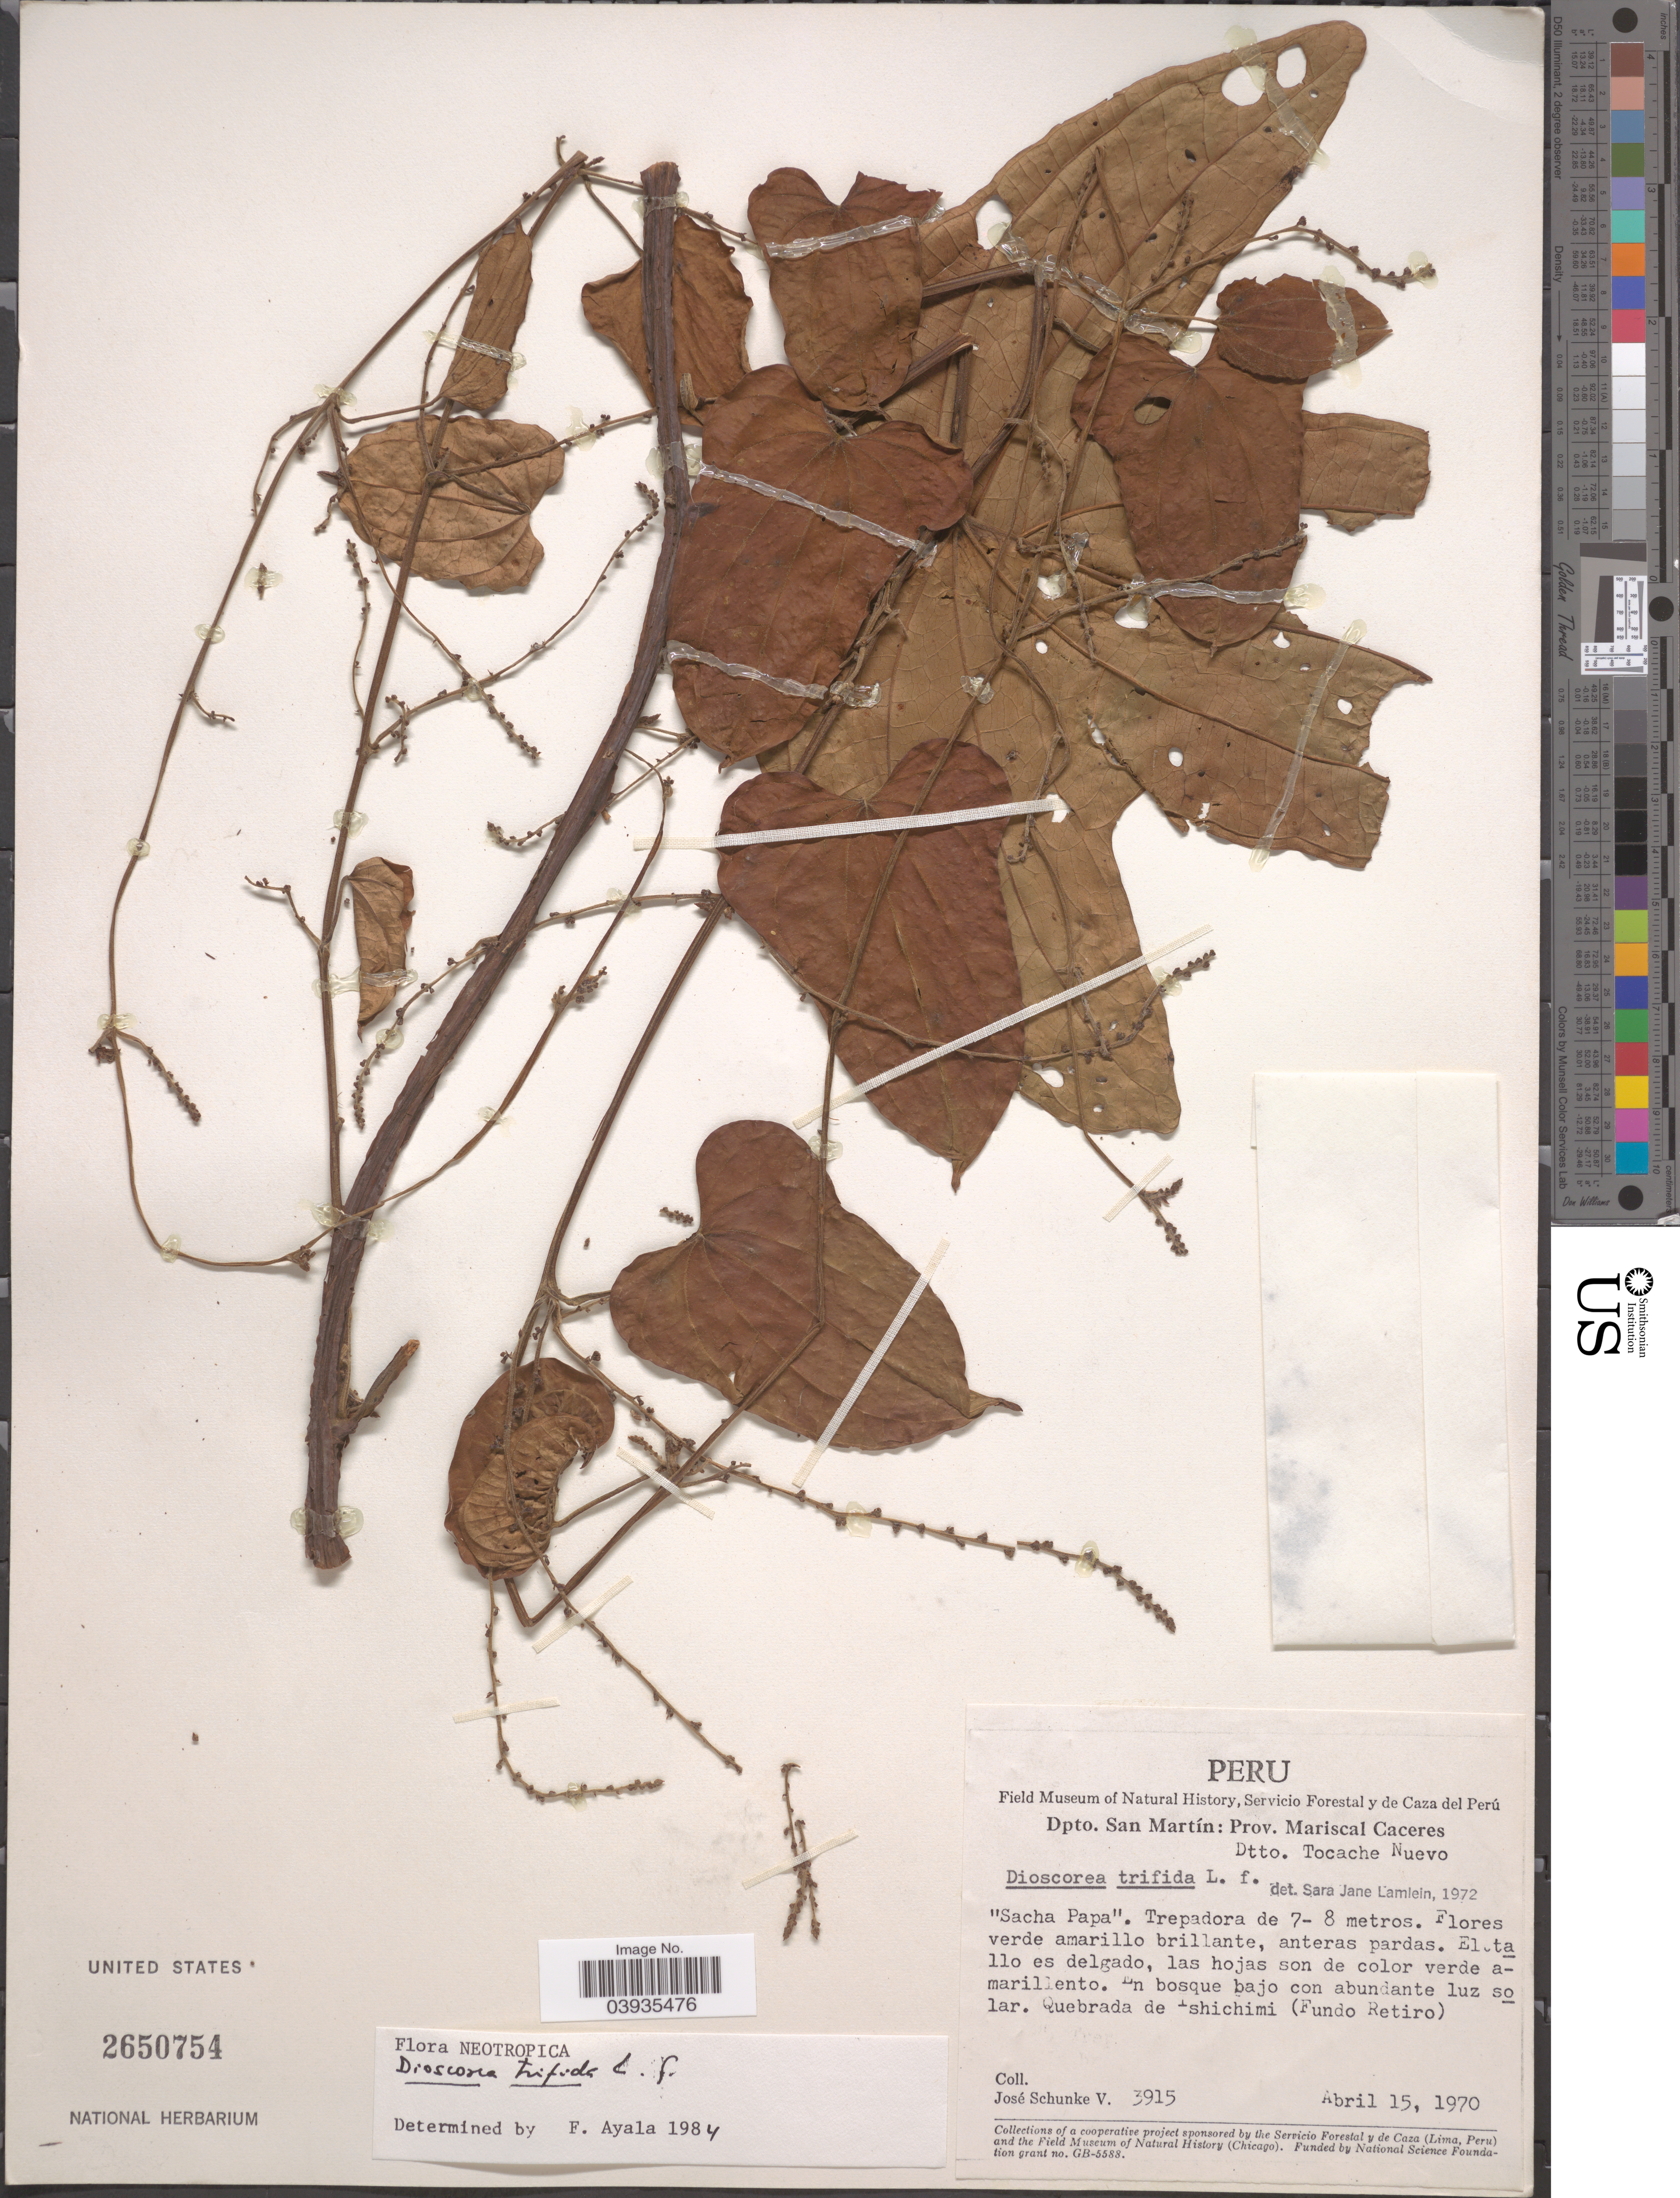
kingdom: Plantae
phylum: Tracheophyta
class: Liliopsida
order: Dioscoreales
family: Dioscoreaceae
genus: Dioscorea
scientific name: Dioscorea trifida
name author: L. f.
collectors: J. Schunke Vigo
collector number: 3915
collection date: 1970-04-15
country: Peru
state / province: San Martín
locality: Dpto. San Martín: Prov. Mariscal Caceres. Dtto. Tocache Nuevo. Quebrada de Ishichimi (Fundo Retiro).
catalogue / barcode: US 2650754